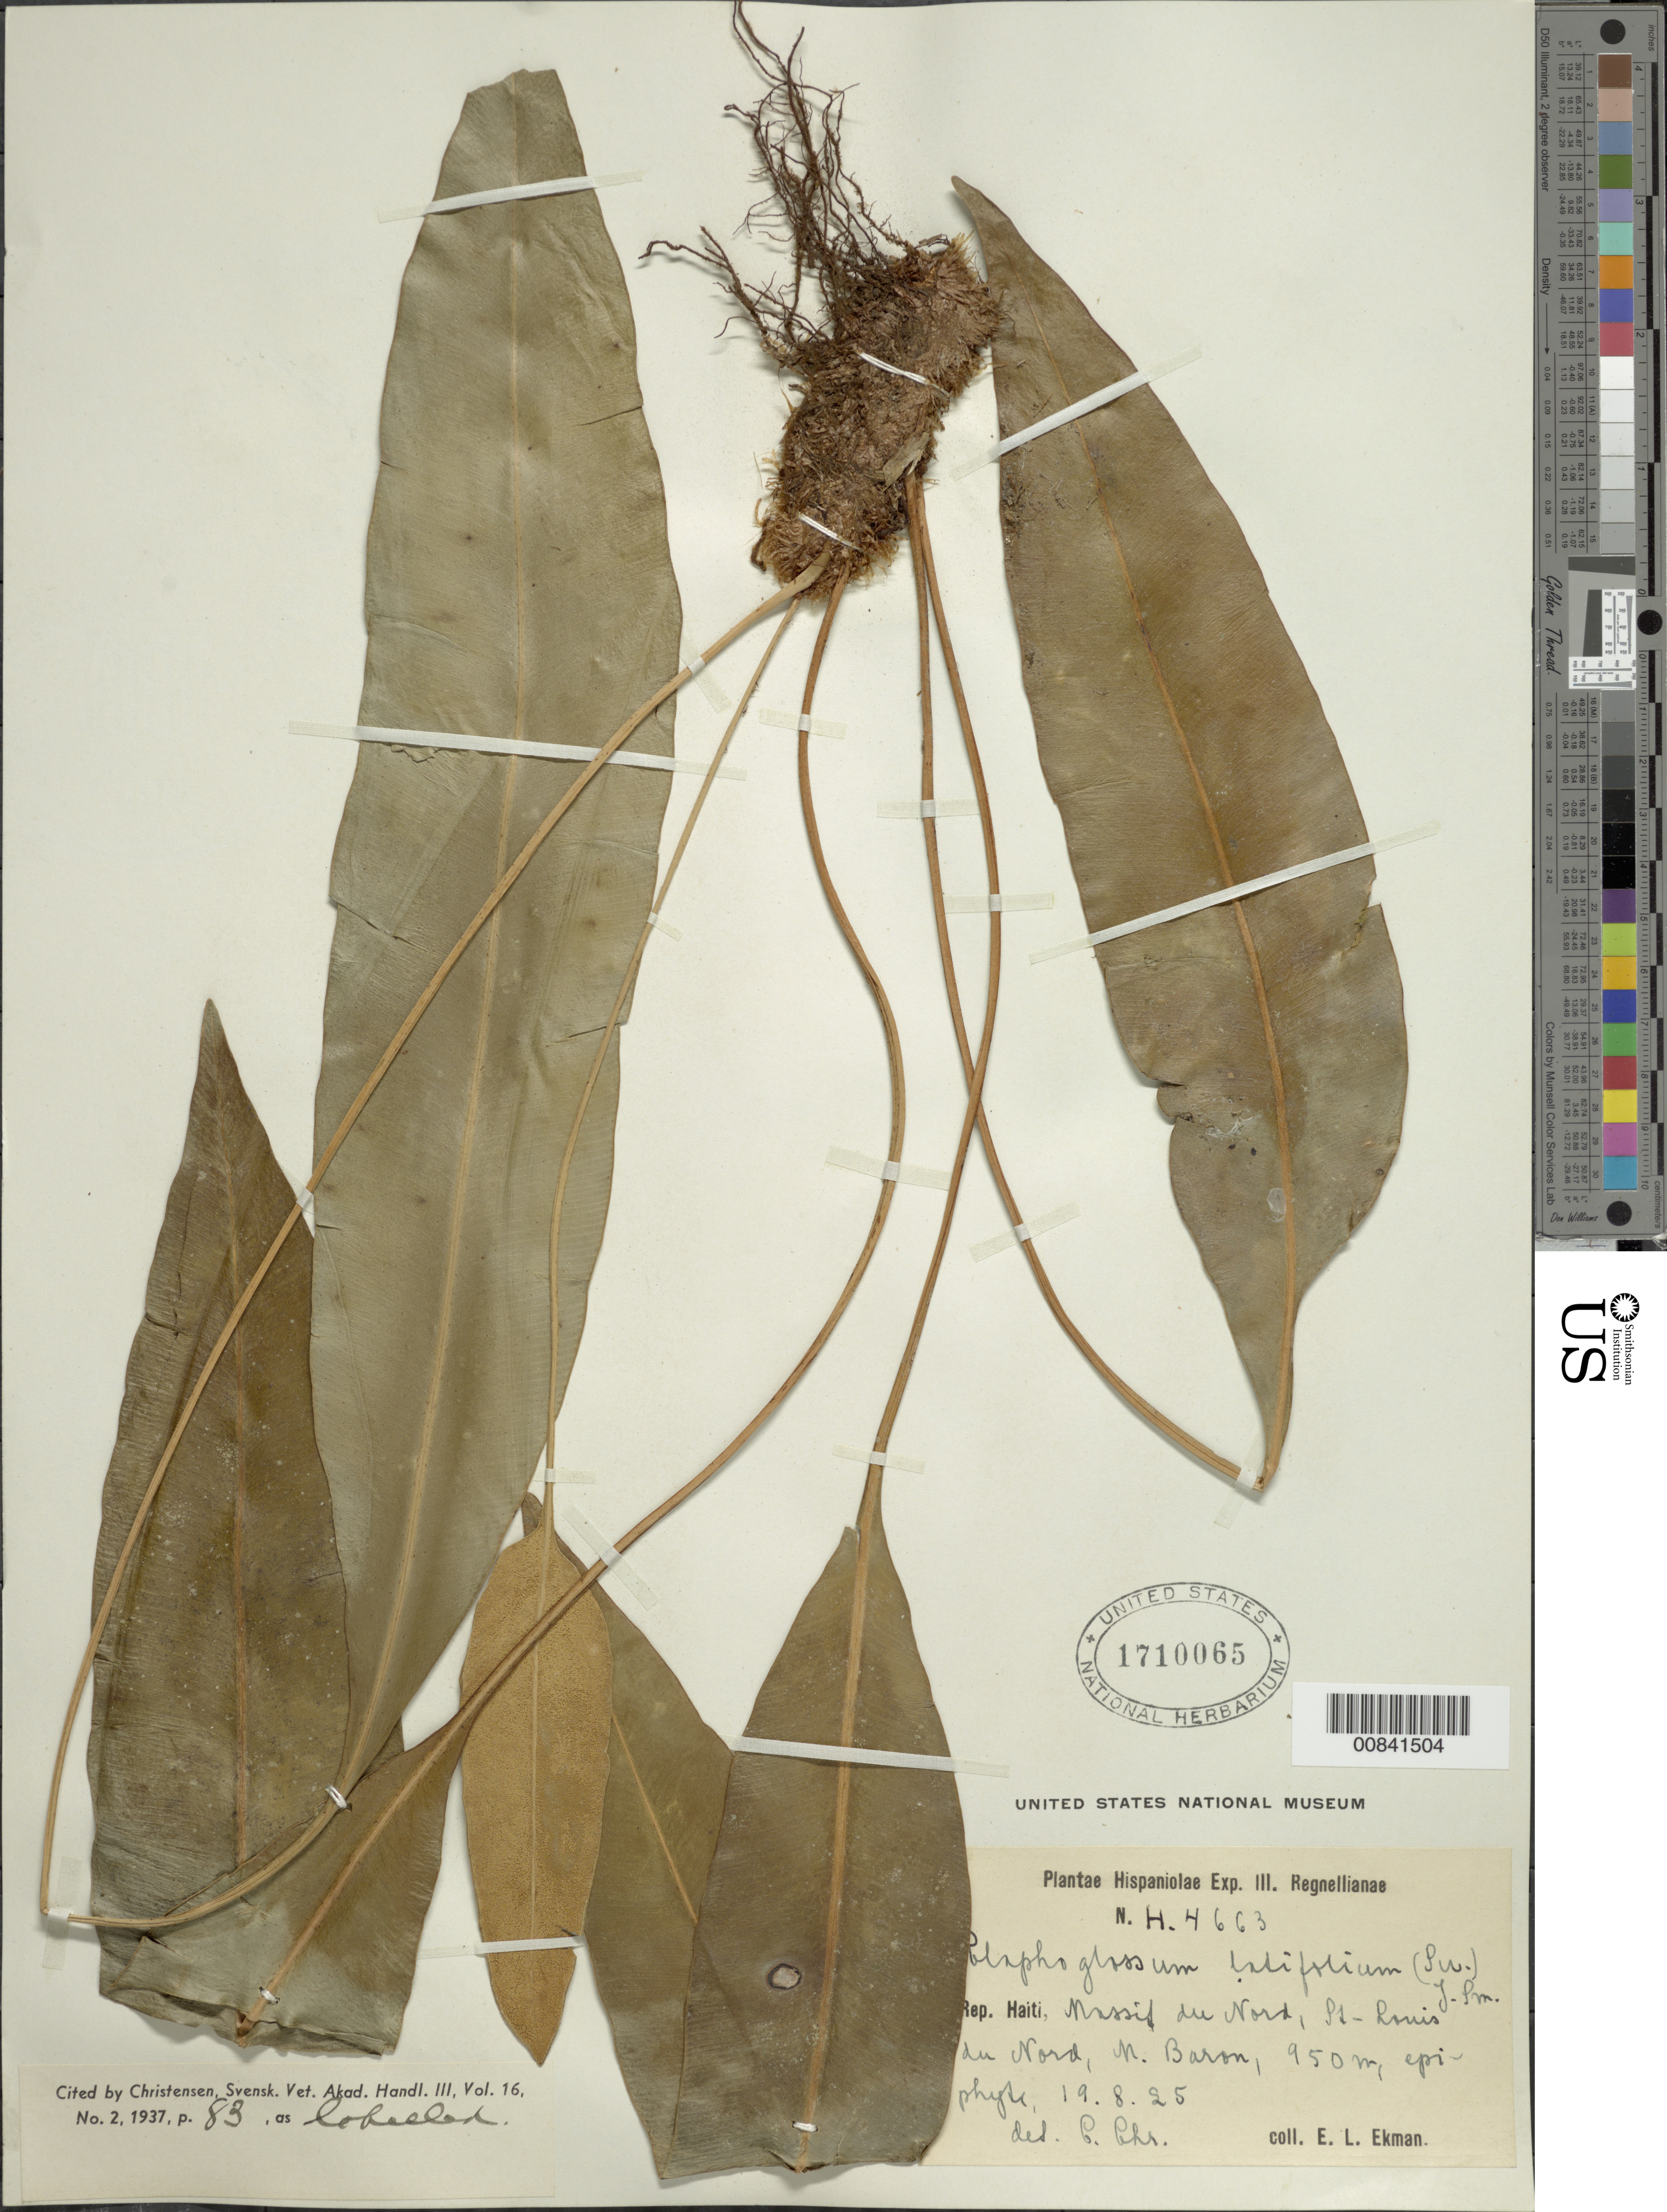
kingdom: Plantae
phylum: Tracheophyta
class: Polypodiopsida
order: Polypodiales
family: Dryopteridaceae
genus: Elaphoglossum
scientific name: Elaphoglossum latifolium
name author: (Sw.) J. Sm.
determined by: Christensen, C. F. A.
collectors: E. L. Ekman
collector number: H 4663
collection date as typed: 19 Aug 1925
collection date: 1925-08-19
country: Haiti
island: Hispaniola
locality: Massif du Nord, St. Louis du Nord, M. Baron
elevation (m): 950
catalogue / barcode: US 1710065